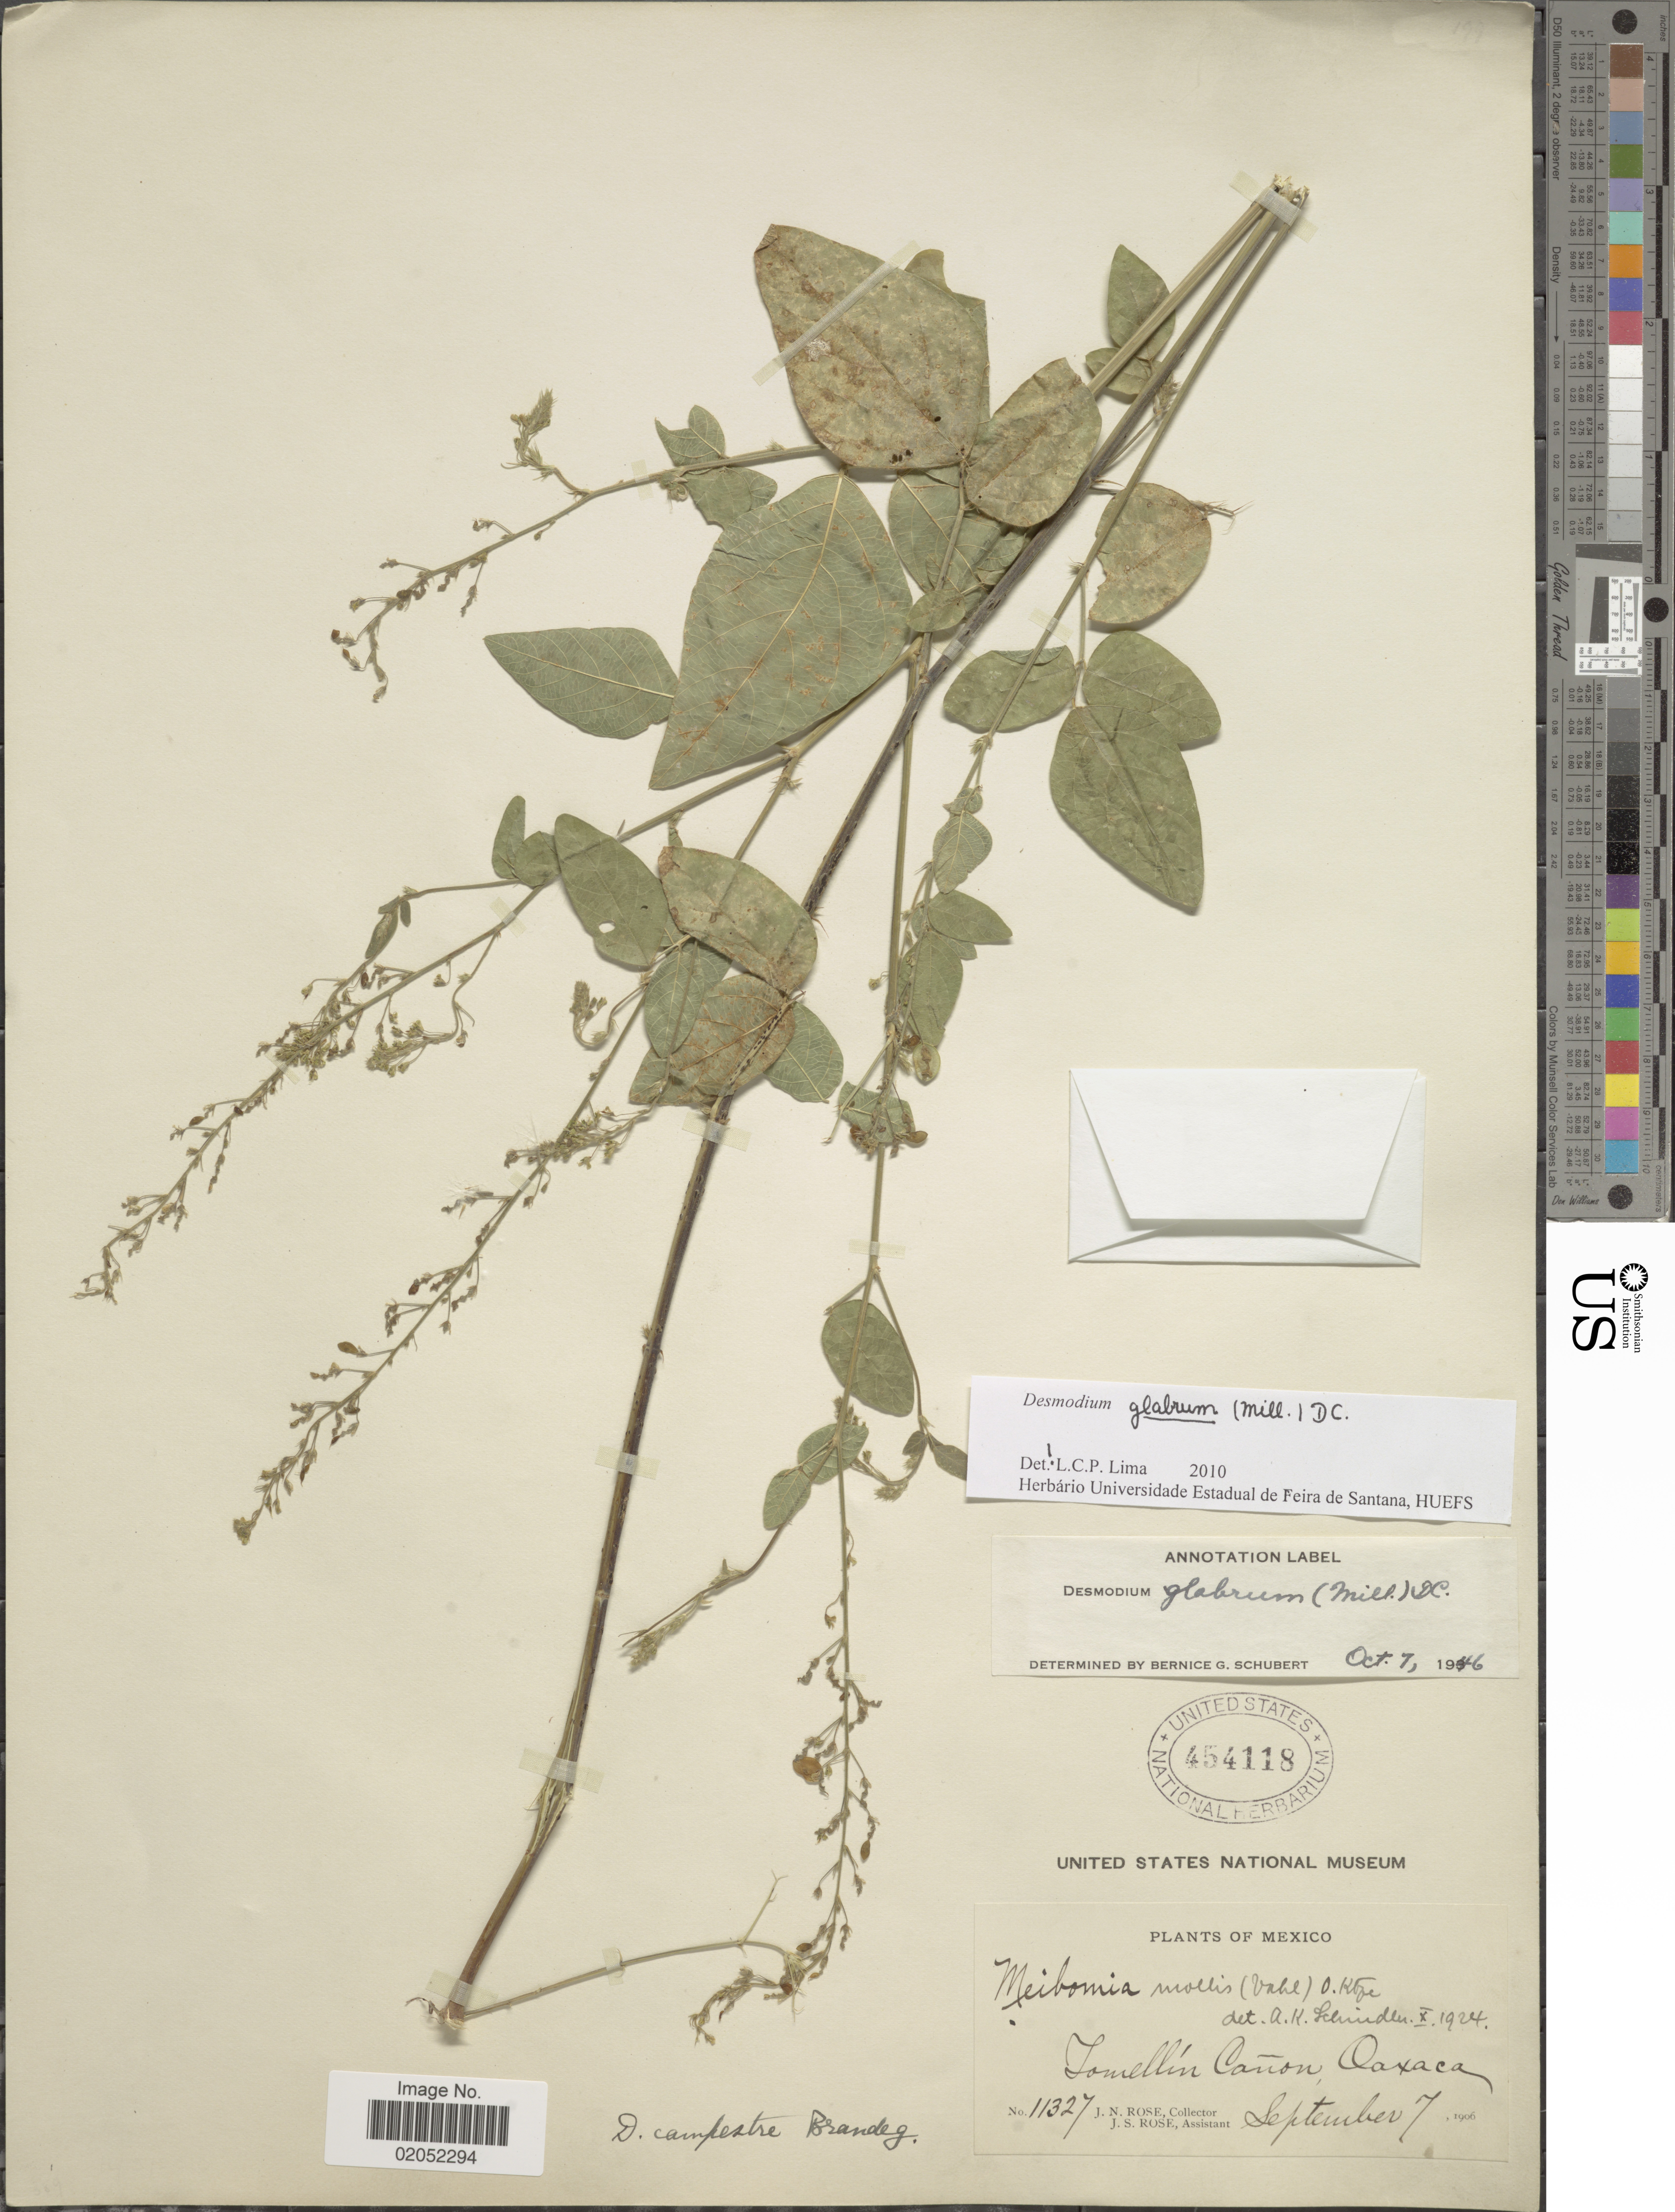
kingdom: Plantae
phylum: Tracheophyta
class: Magnoliopsida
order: Fabales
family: Fabaceae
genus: Desmodium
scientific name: Desmodium glabrum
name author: (Mill.) DC.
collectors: J. N. Rose & J. S. Rose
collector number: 11327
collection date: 1906-09-07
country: Mexico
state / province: Oaxaca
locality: Tomellin Canon, Oaxaca.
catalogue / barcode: US 454118